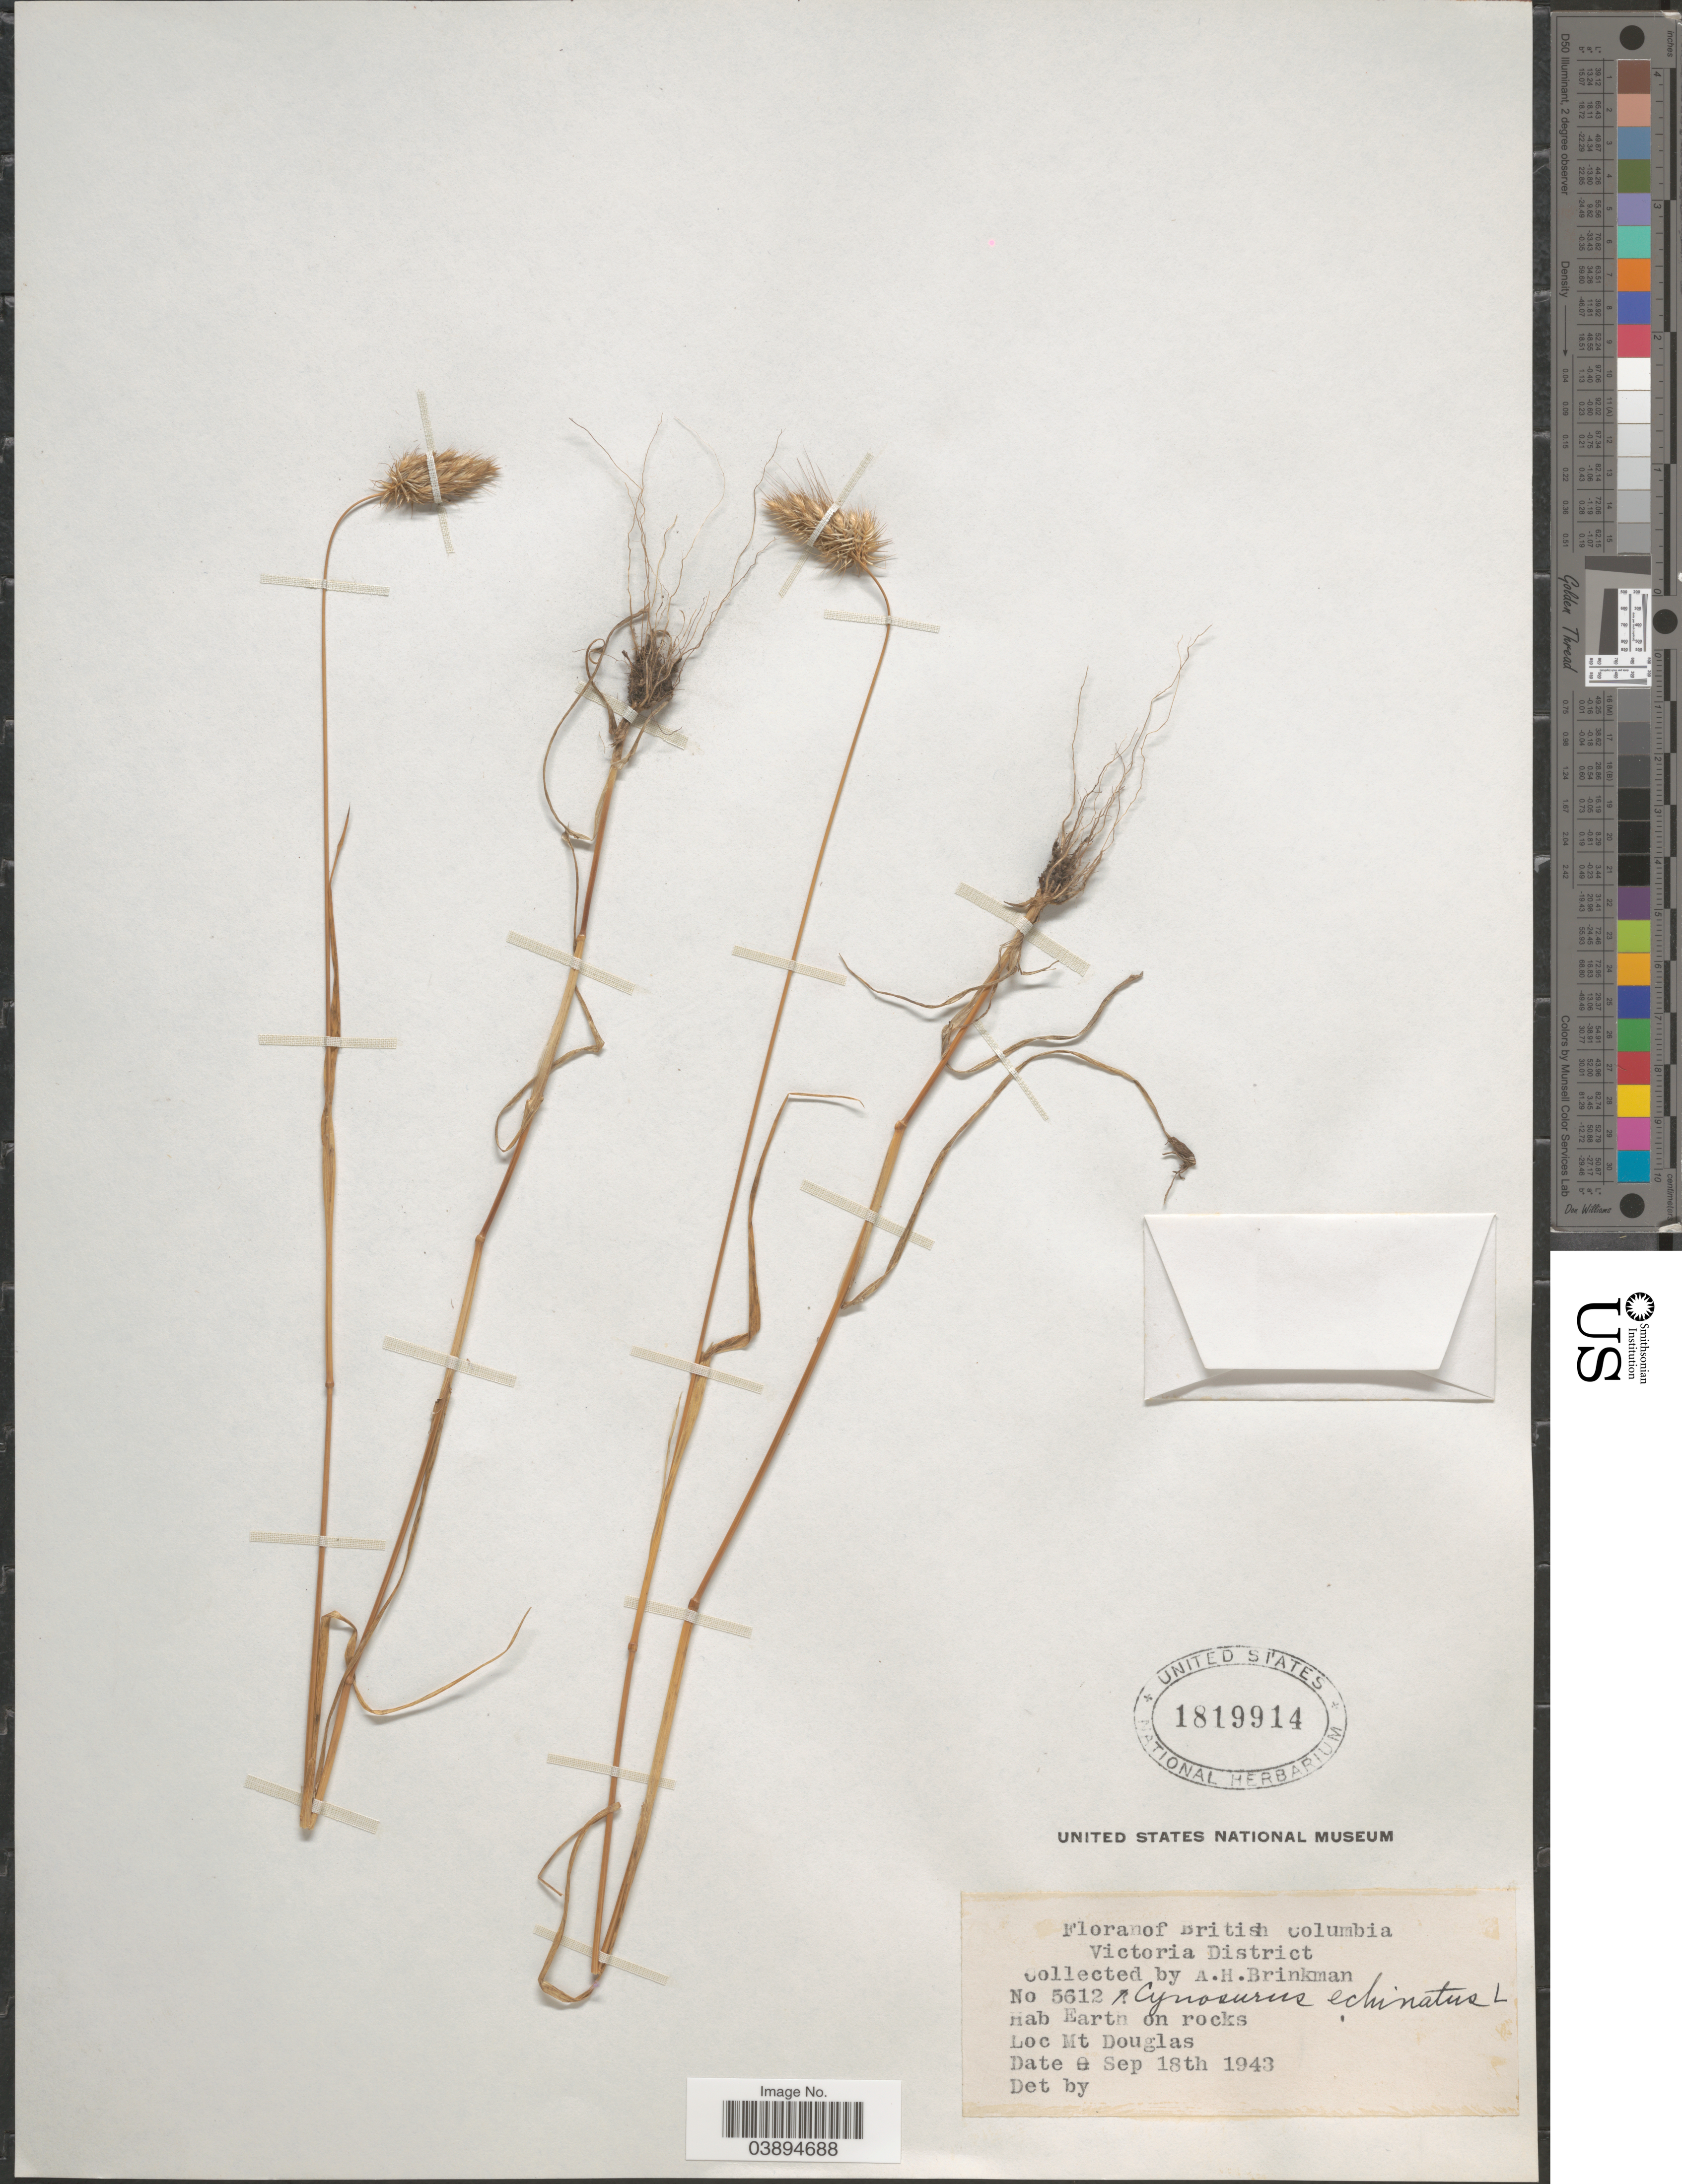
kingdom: Plantae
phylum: Tracheophyta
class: Liliopsida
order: Poales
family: Poaceae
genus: Cynosurus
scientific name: Cynosurus echinatus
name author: L.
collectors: A. Brinkman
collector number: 5612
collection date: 1943-09-18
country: Canada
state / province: British Columbia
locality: Victoria District. Mt Douglas.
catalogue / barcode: US 1819914